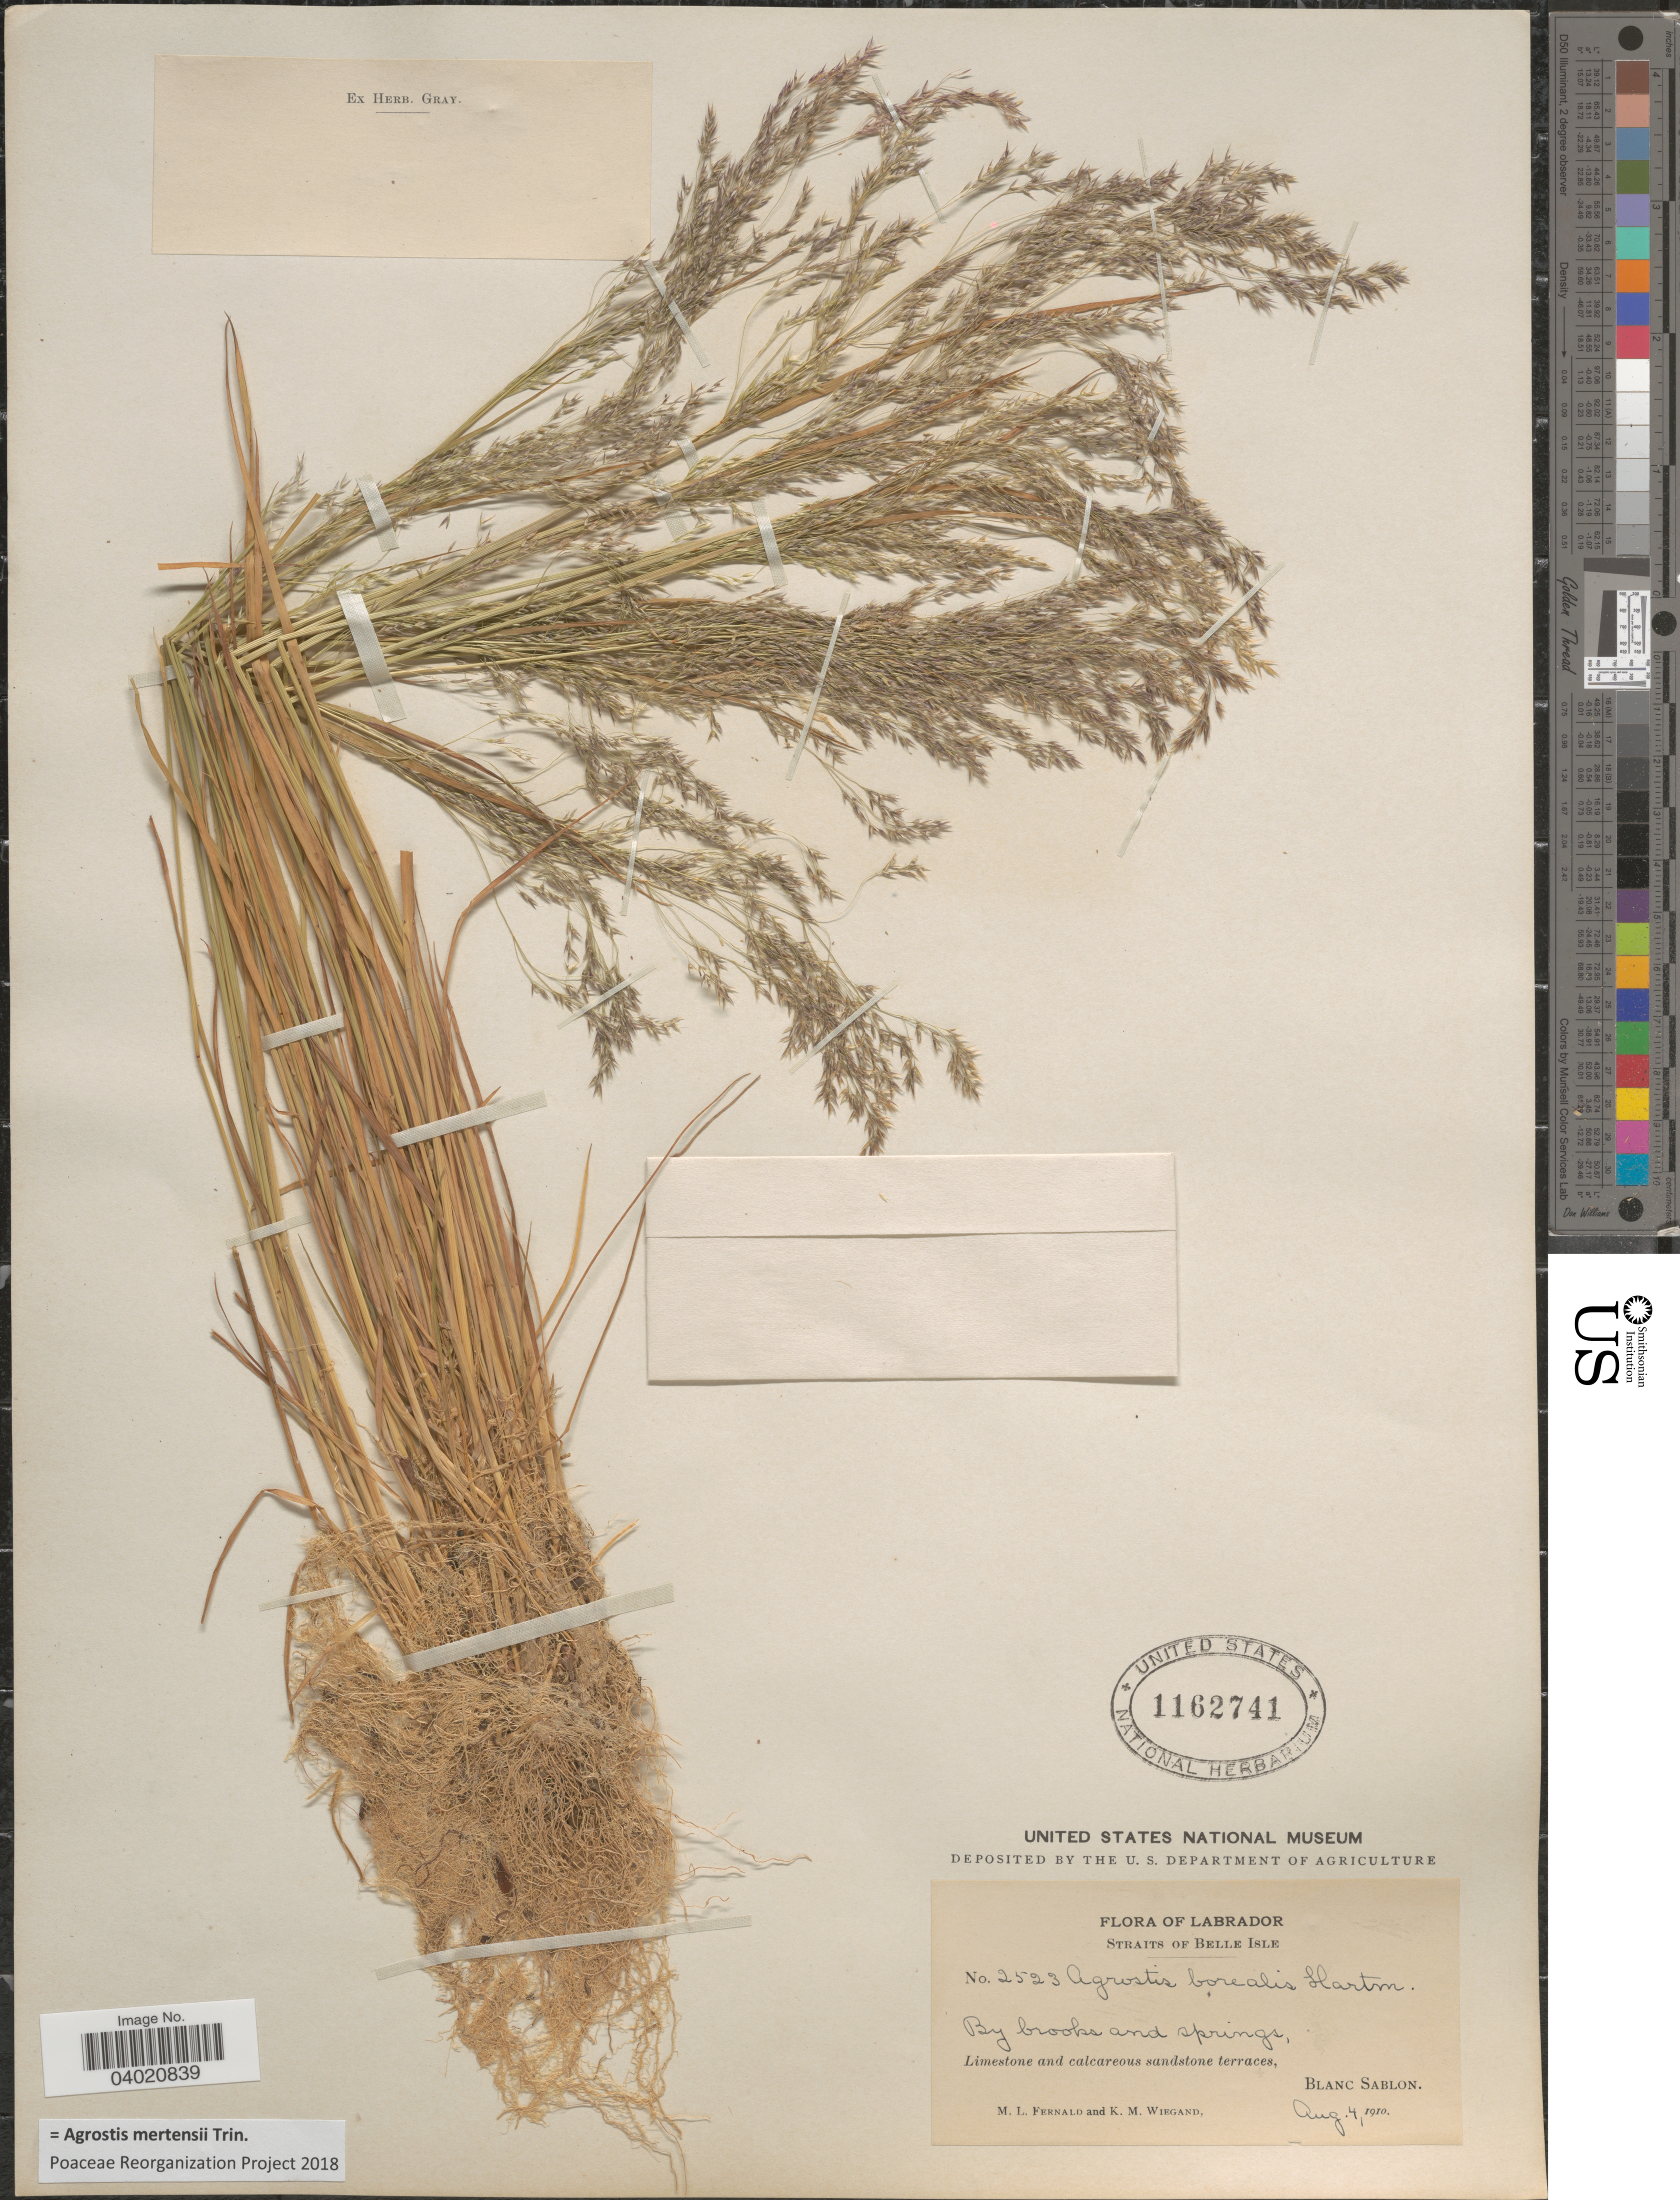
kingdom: Plantae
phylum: Tracheophyta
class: Liliopsida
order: Poales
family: Poaceae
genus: Agrostis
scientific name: Agrostis mertensii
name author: Trin.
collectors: M. L. Fernald & K. M. Wiegand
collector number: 2523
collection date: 1910-08-04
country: Canada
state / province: Newfoundland and Labrador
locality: Labrador. Straits of Belle Isle. Blanc Sablon.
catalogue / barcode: US 1162741